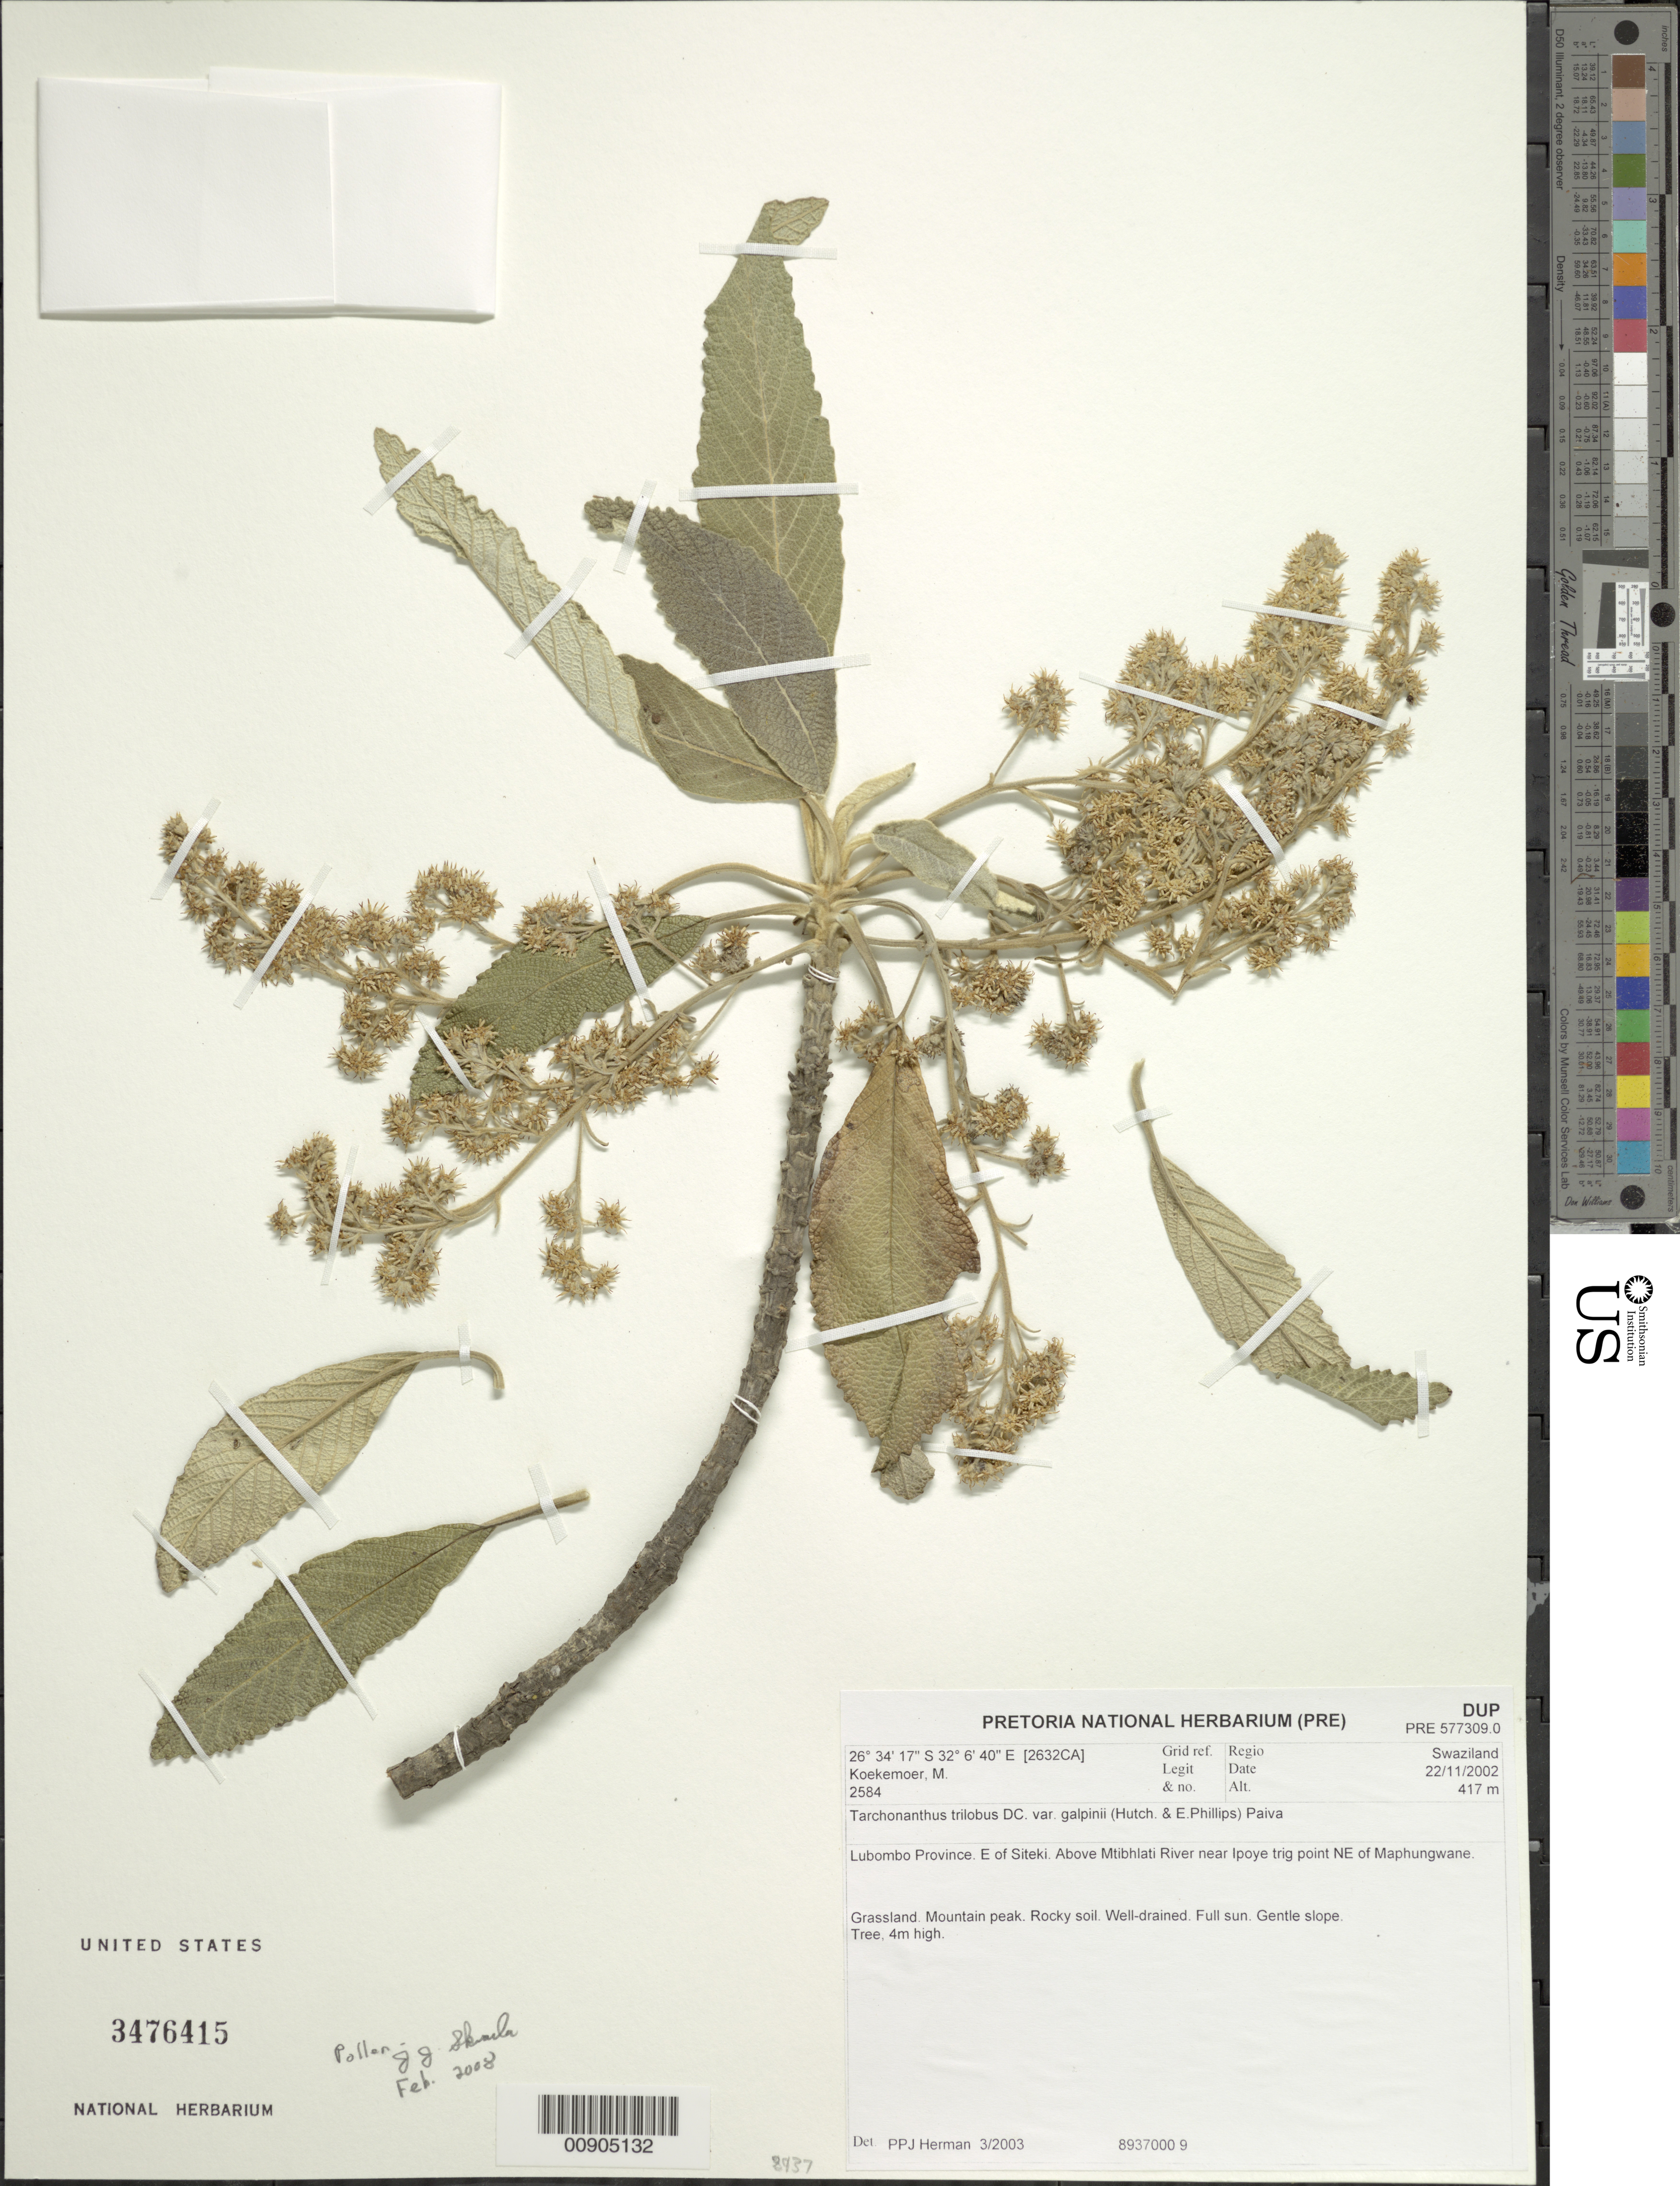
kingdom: Plantae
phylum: Tracheophyta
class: Magnoliopsida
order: Asterales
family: Asteraceae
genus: Tarchonanthus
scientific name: Tarchonanthus trilobus var. galpinii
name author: (Hutch. & E. Phillips) Paiva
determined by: Herman, P. P. J.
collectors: M. Koekemoer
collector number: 2584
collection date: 2002-11-22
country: Eswatini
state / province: Lubombo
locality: E of Siteki, above Mtibhlati River, near Ipoye trig point, NE of Maphungwane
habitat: Grassland, mountain peak, rocky soil, well-drained, full sun, gentle slope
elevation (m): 417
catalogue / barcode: US 3476415